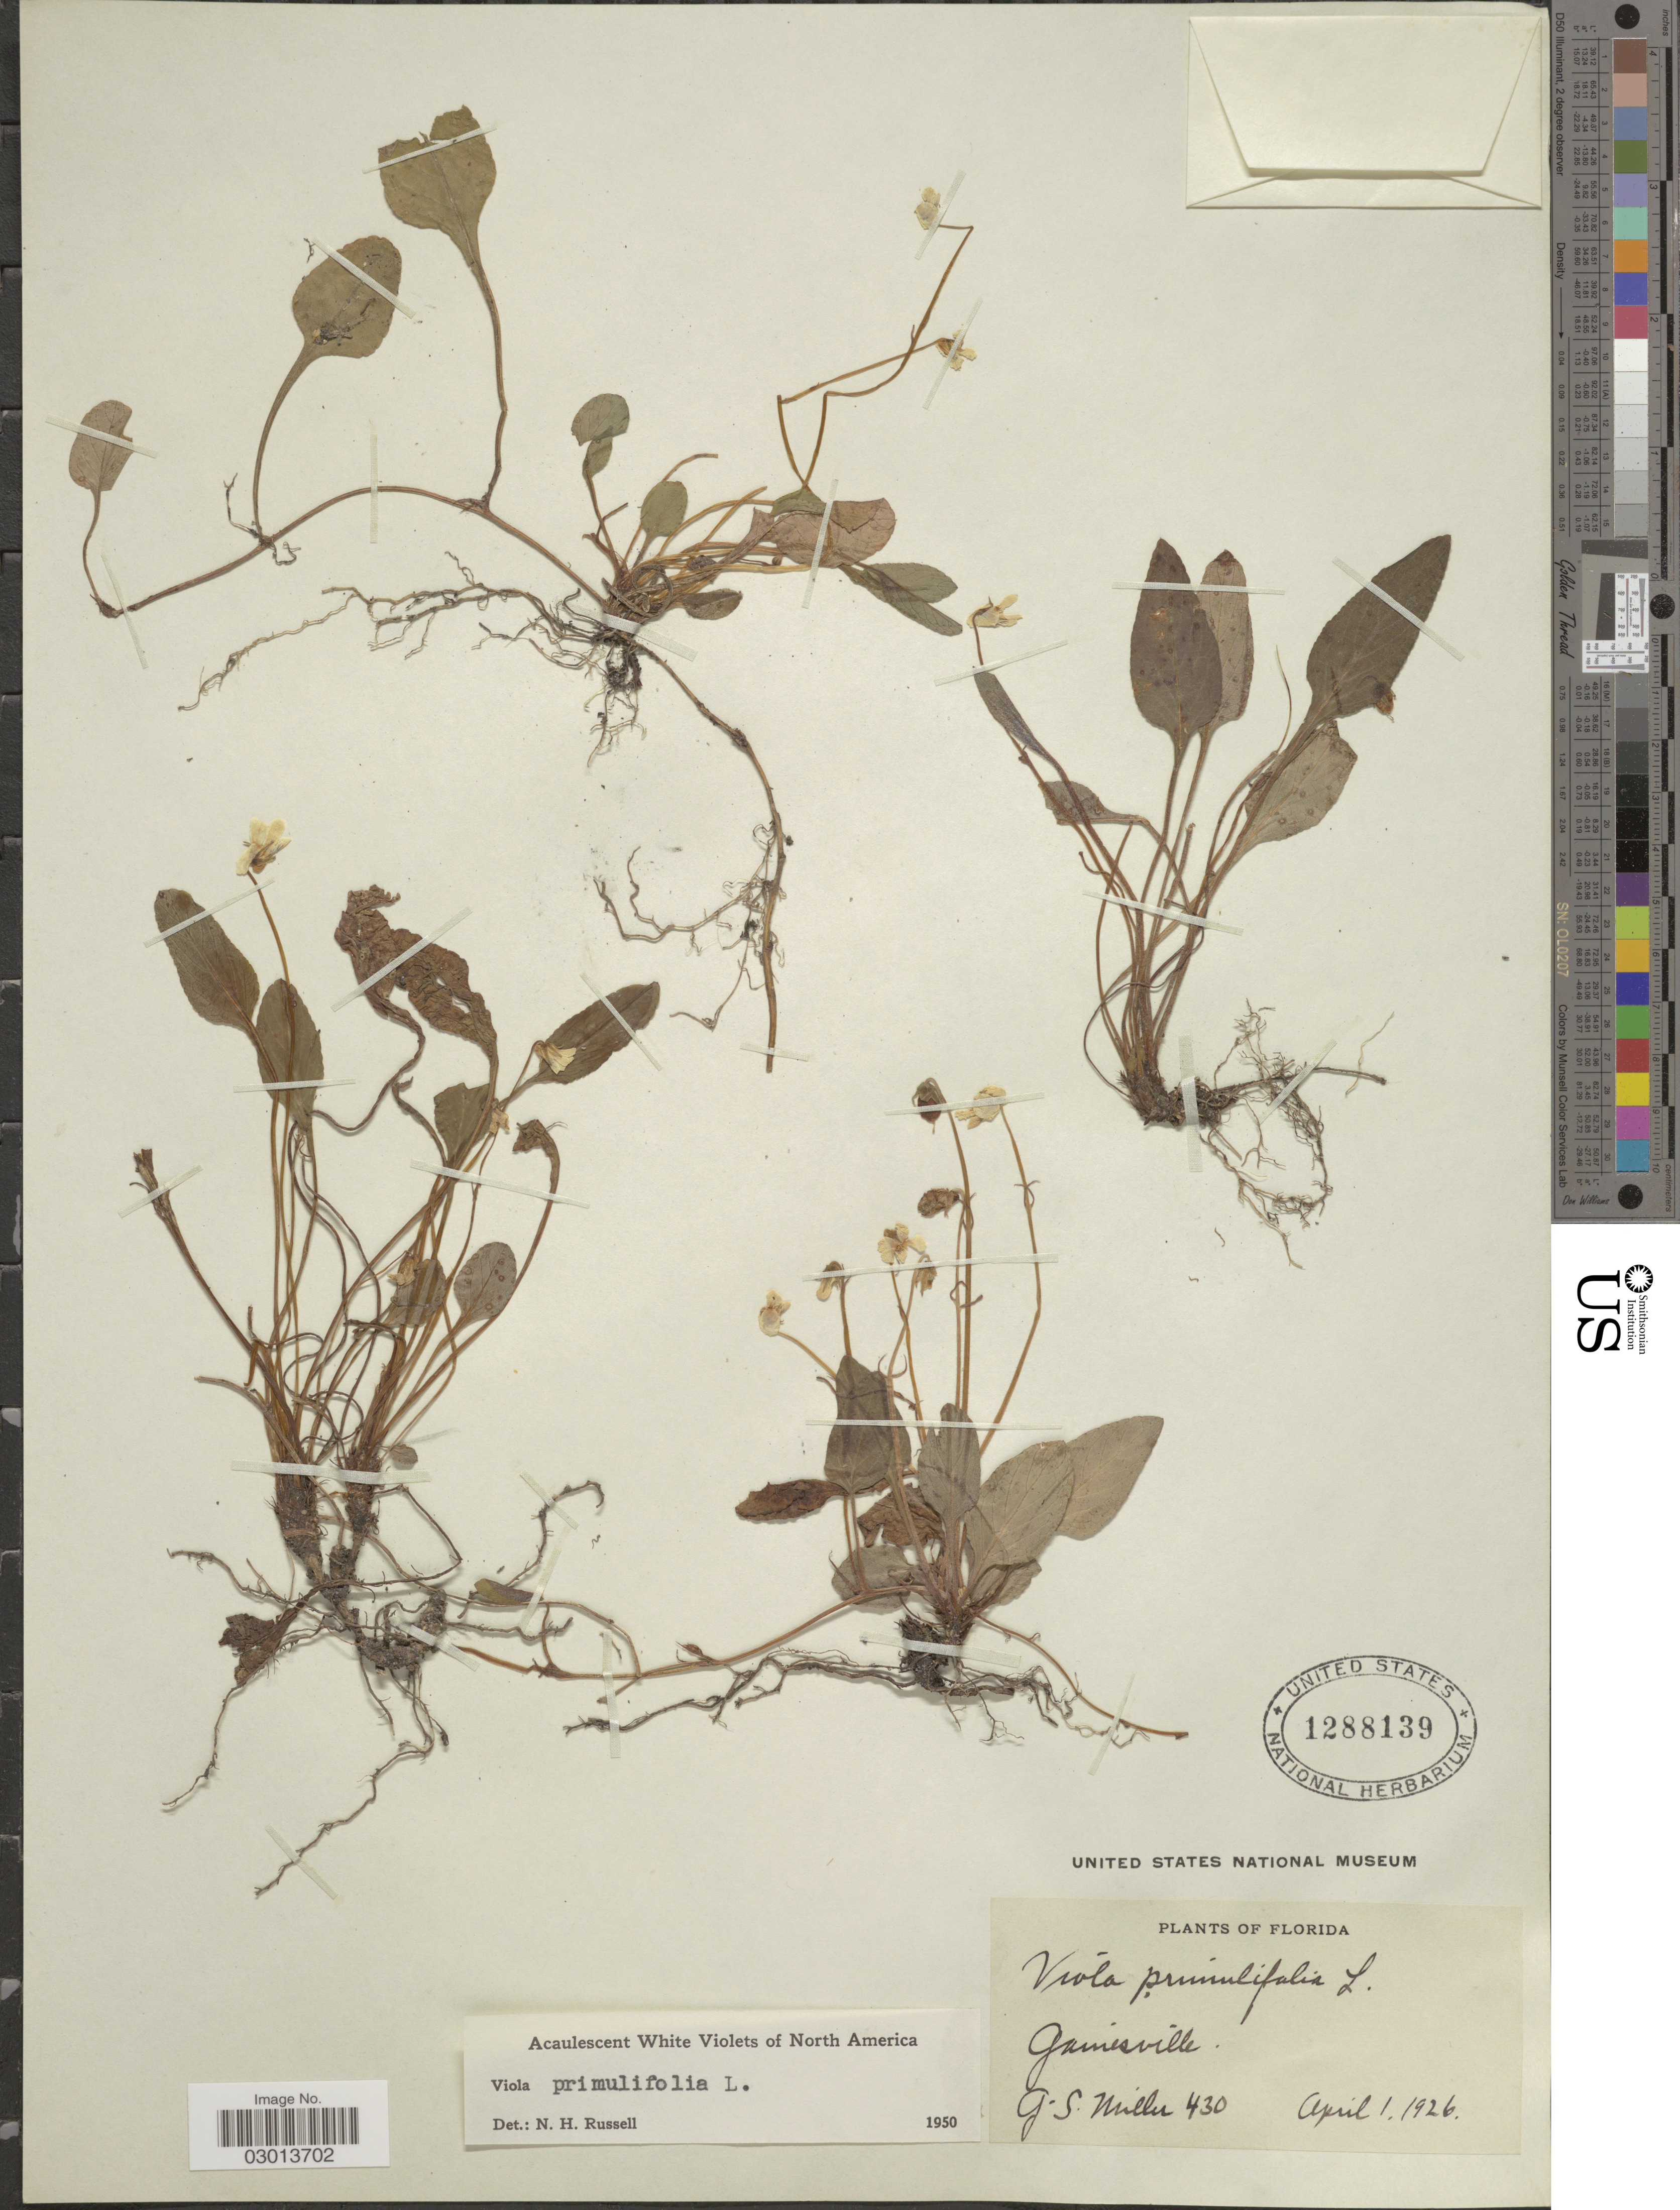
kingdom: Plantae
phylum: Tracheophyta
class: Magnoliopsida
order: Malpighiales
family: Violaceae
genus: Viola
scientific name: Viola primulifolia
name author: L.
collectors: G. S. Miller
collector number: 430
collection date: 1926-04-01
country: United States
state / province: Florida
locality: Gainesville.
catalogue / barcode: US 1288139